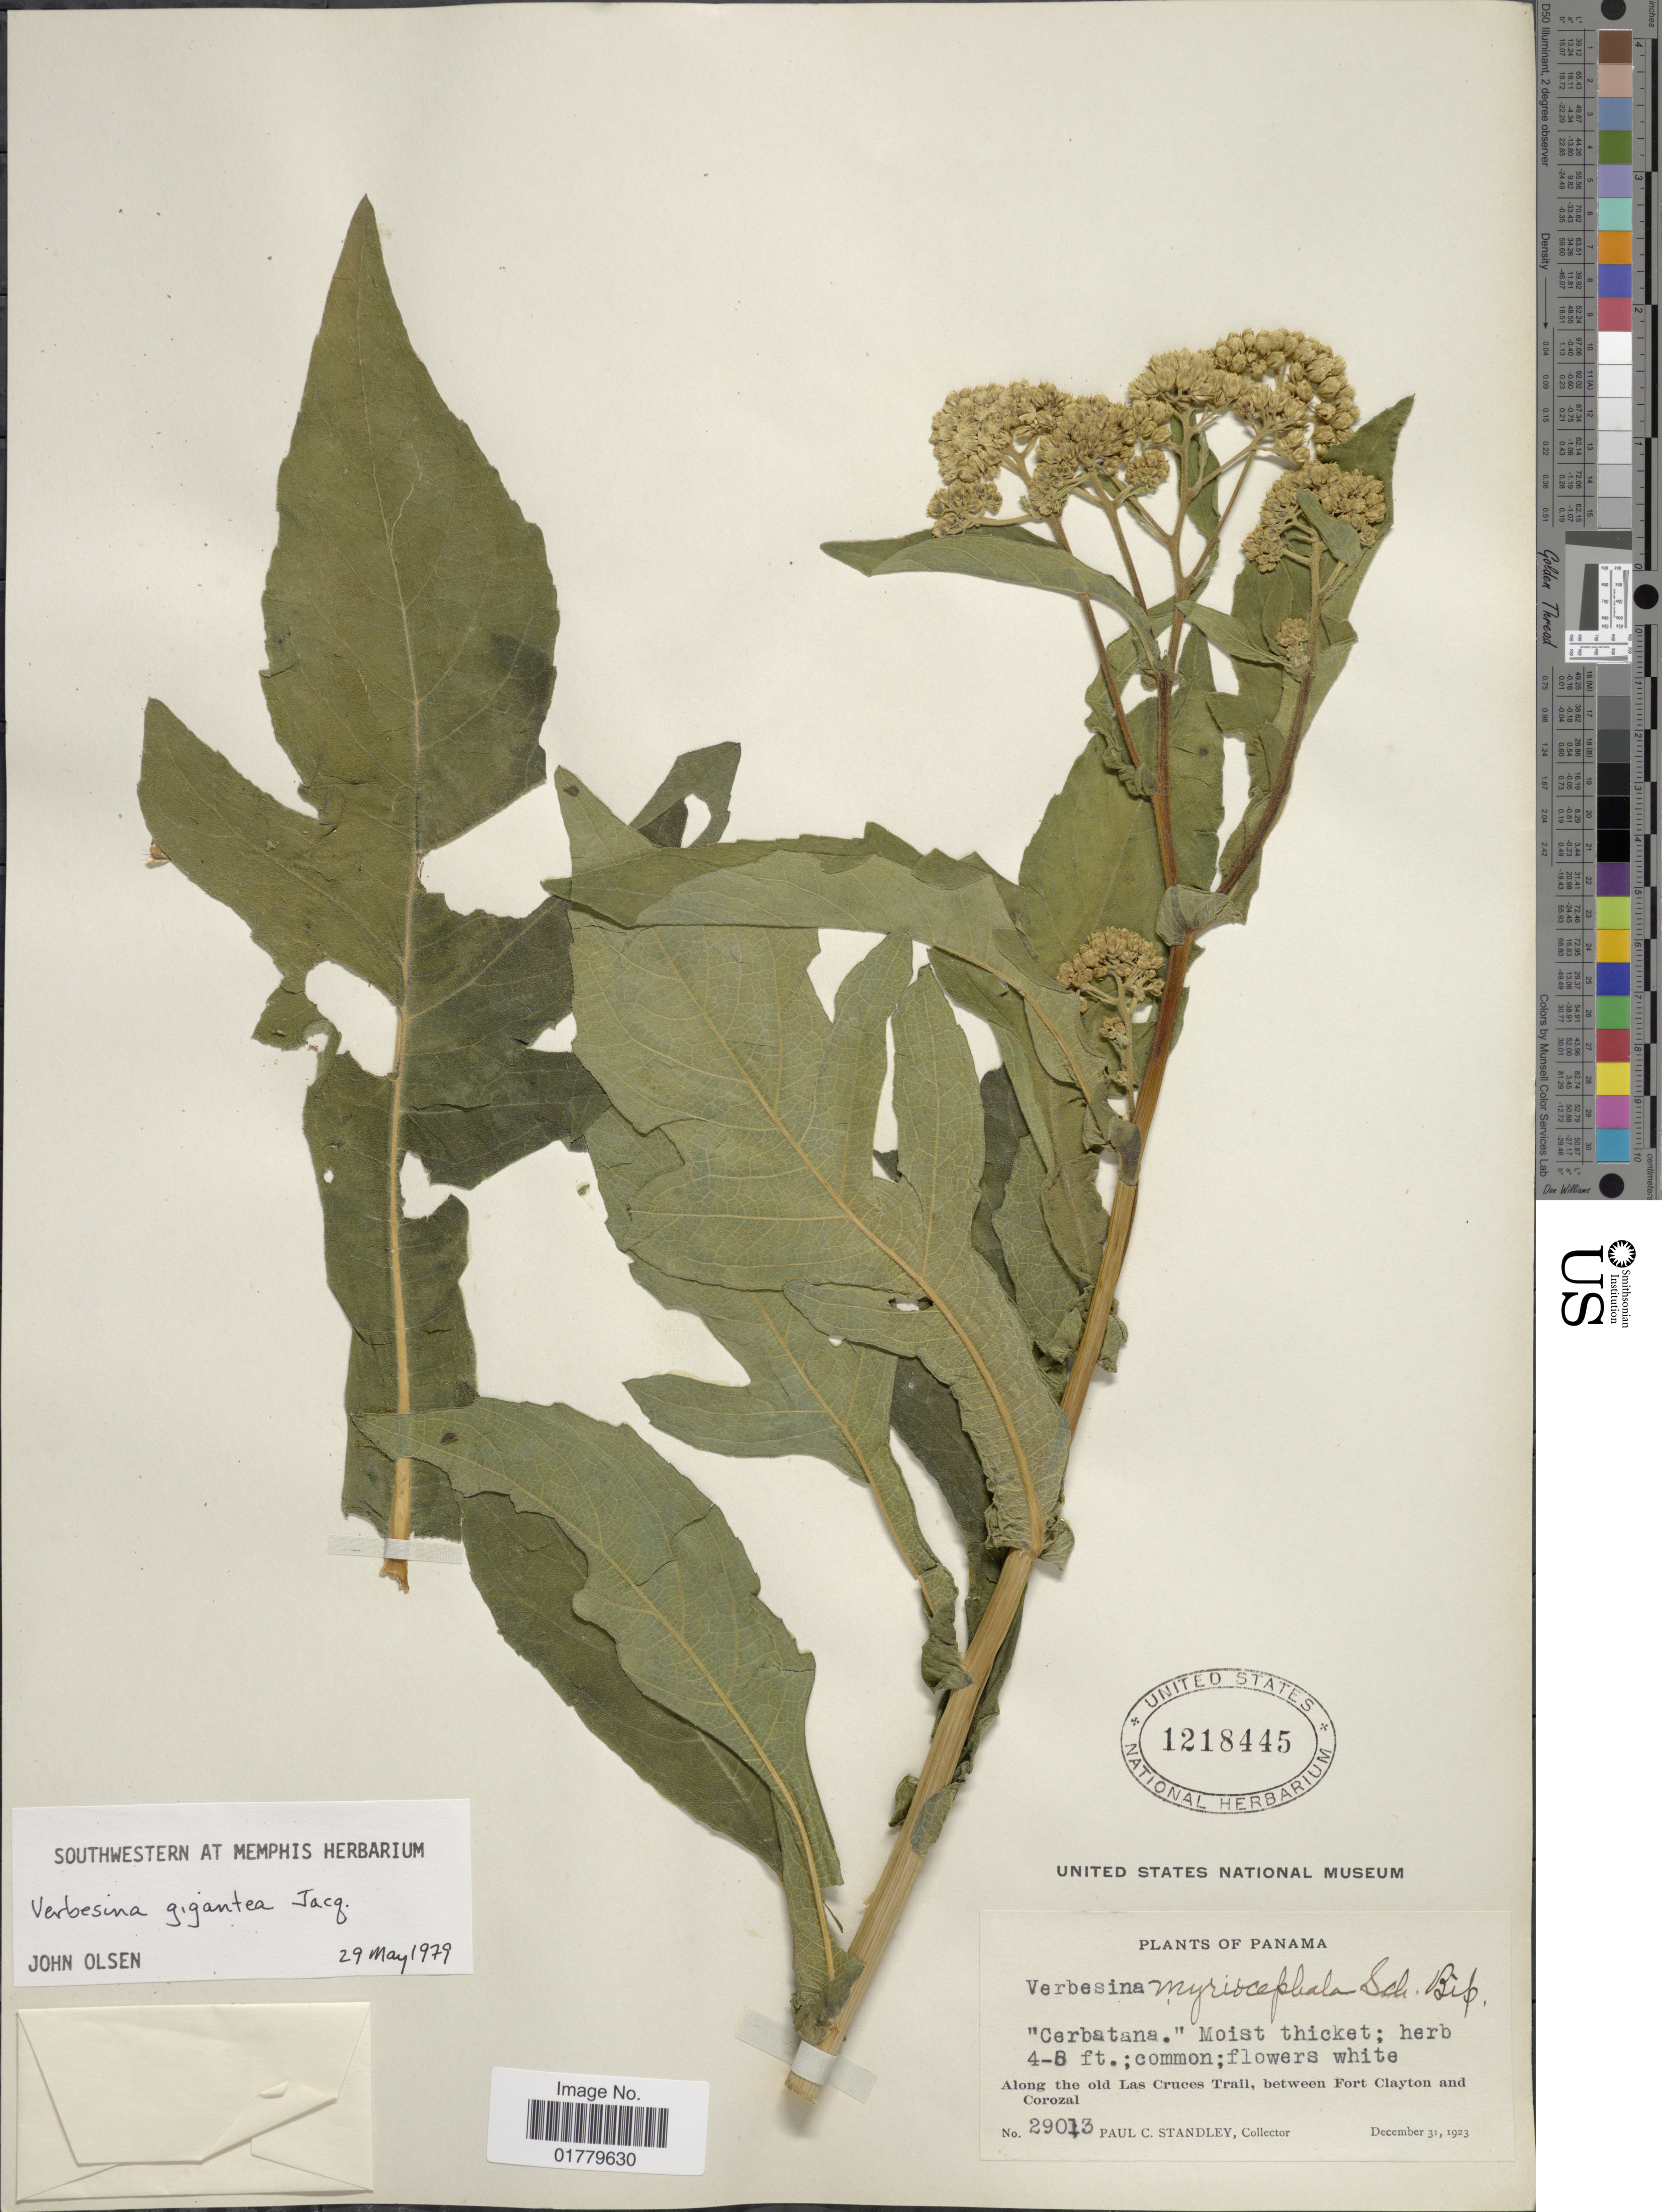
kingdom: Plantae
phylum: Tracheophyta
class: Magnoliopsida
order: Asterales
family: Asteraceae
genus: Verbesina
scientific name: Verbesina gigantea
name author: Jacq.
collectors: P. C. Standley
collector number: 29013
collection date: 1923-12-31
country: Panama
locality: Along the old Las Cruces Trail, between Fort Clayton and Corozal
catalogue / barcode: US 1218445